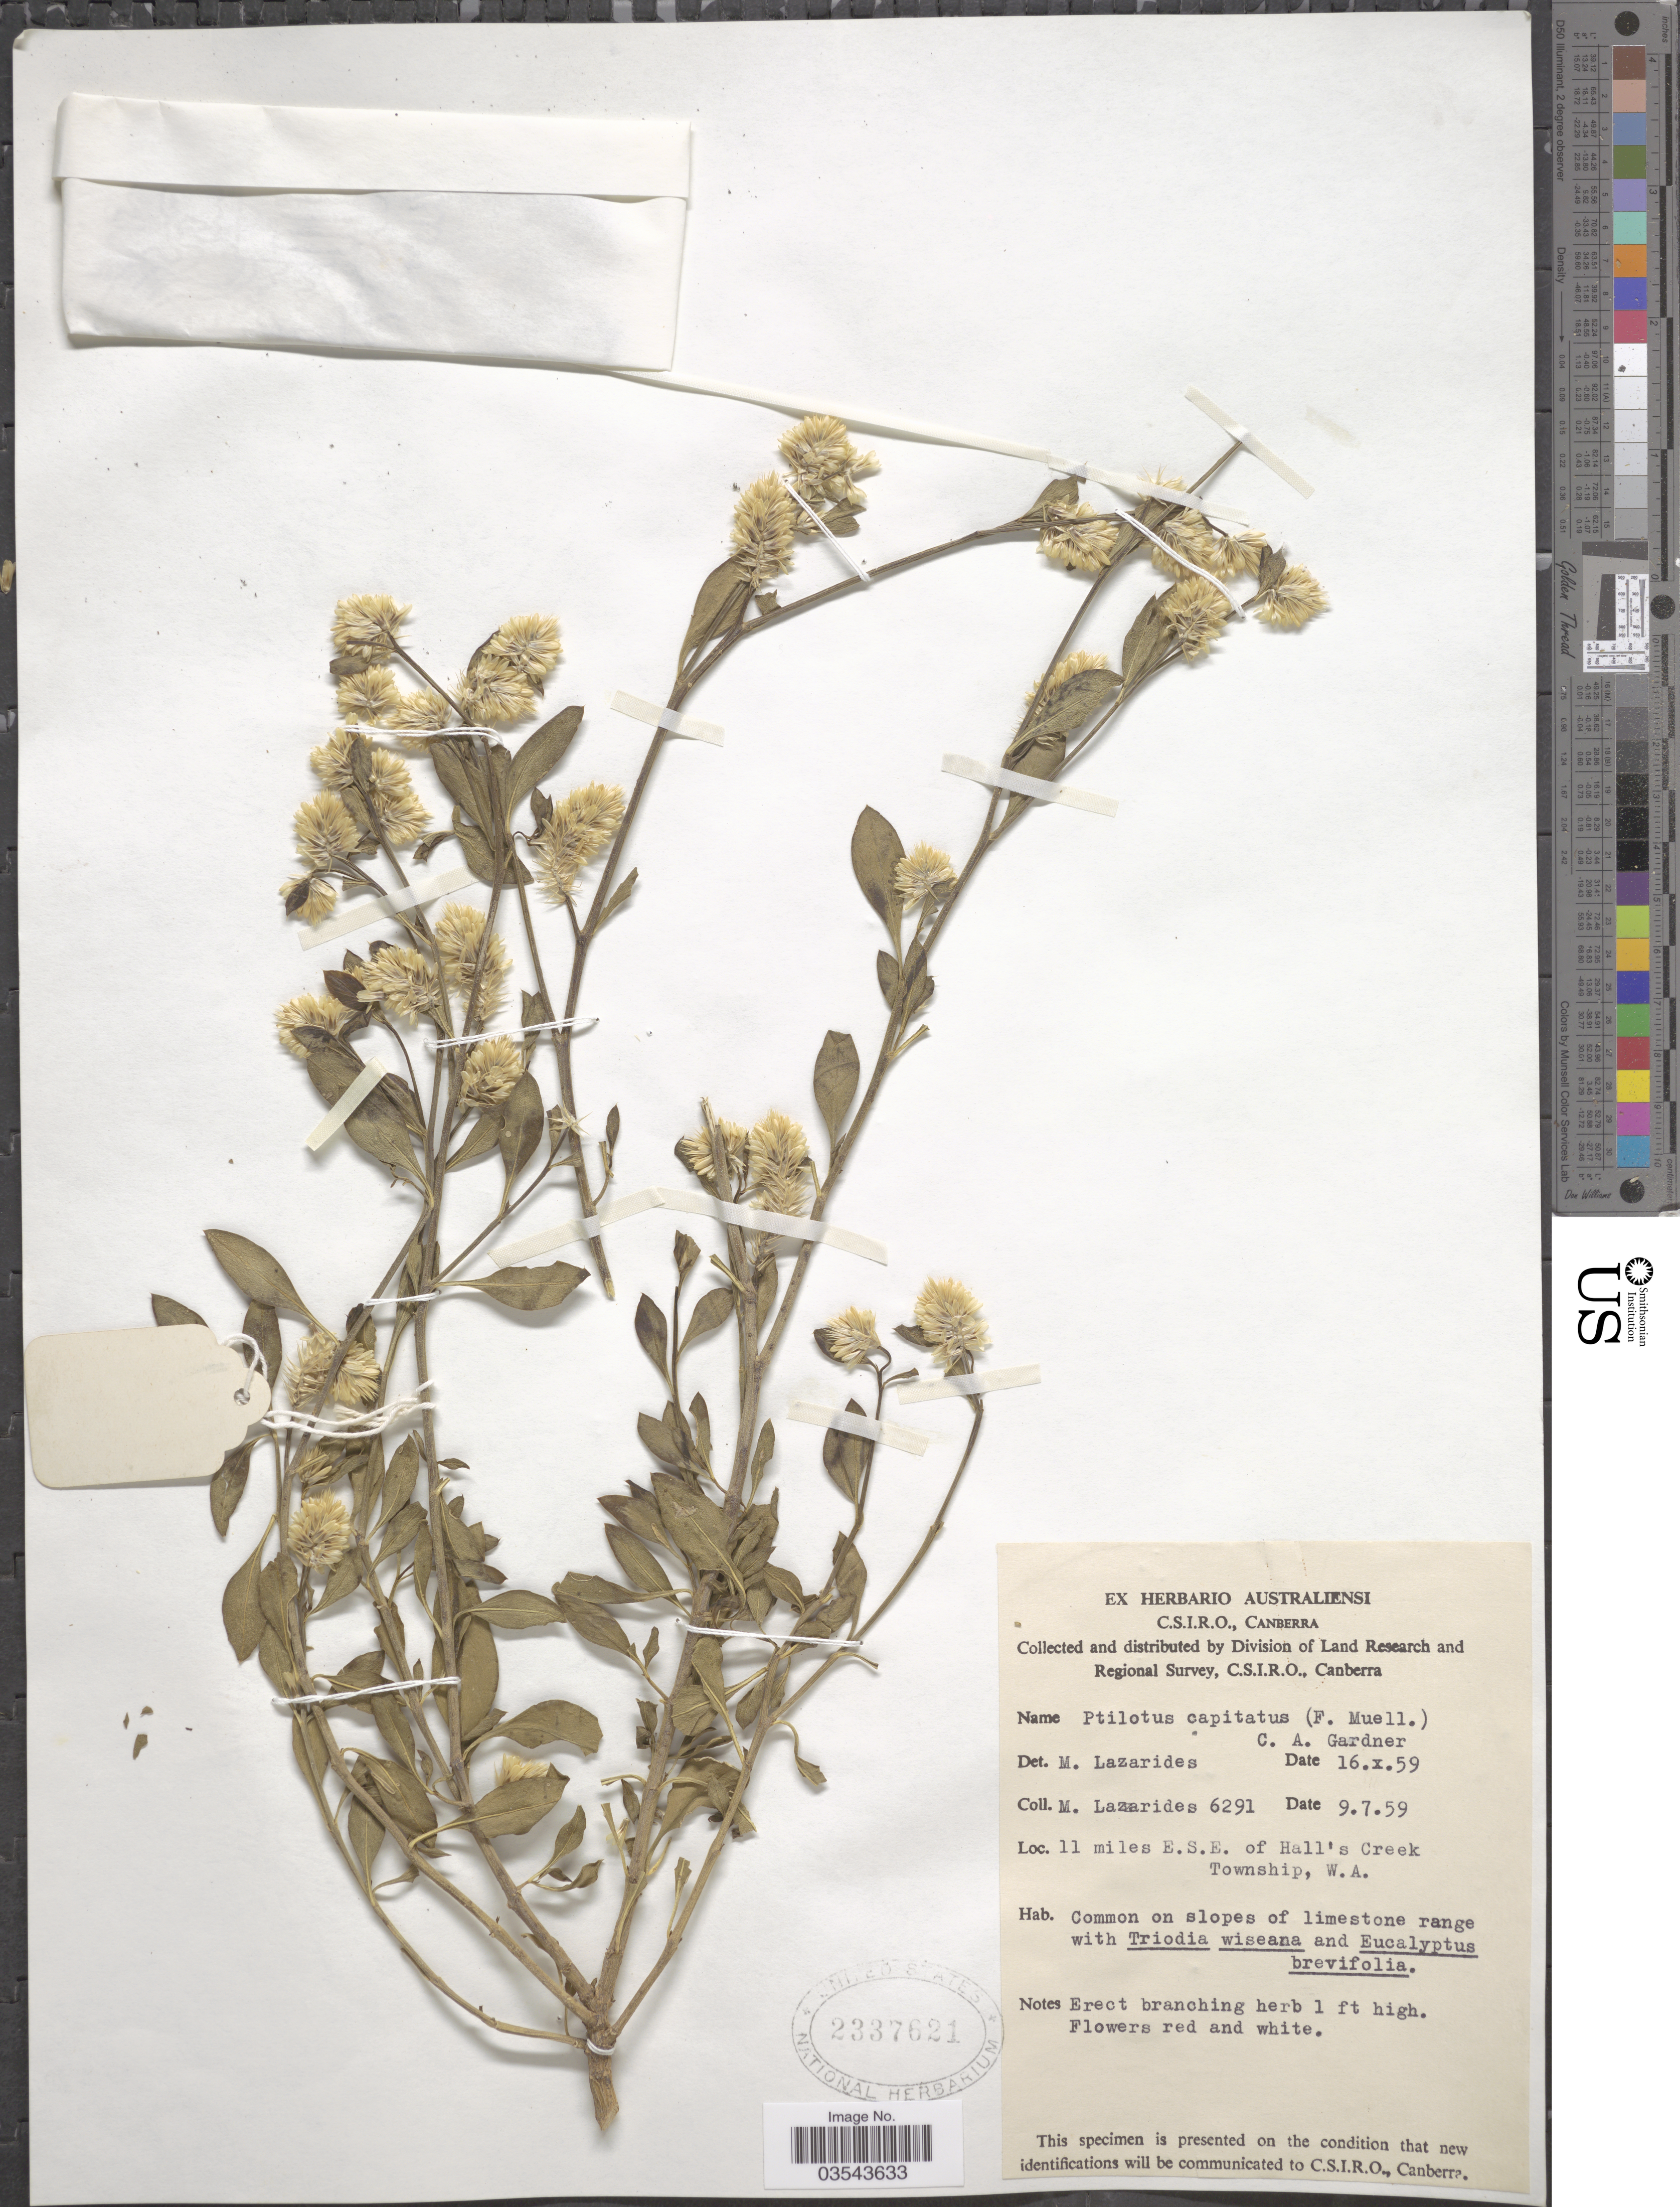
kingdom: Plantae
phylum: Tracheophyta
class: Magnoliopsida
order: Caryophyllales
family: Amaranthaceae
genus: Ptilotus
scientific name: Ptilotus capitatus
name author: C.A. Gardner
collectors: M. Lazarides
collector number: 6291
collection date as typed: Transcribed d/m/y: 9/7/59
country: Australia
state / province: Western Australia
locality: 11 miles E.S.E. of Hall's Creek Township, W.A..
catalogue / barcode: US 2337621